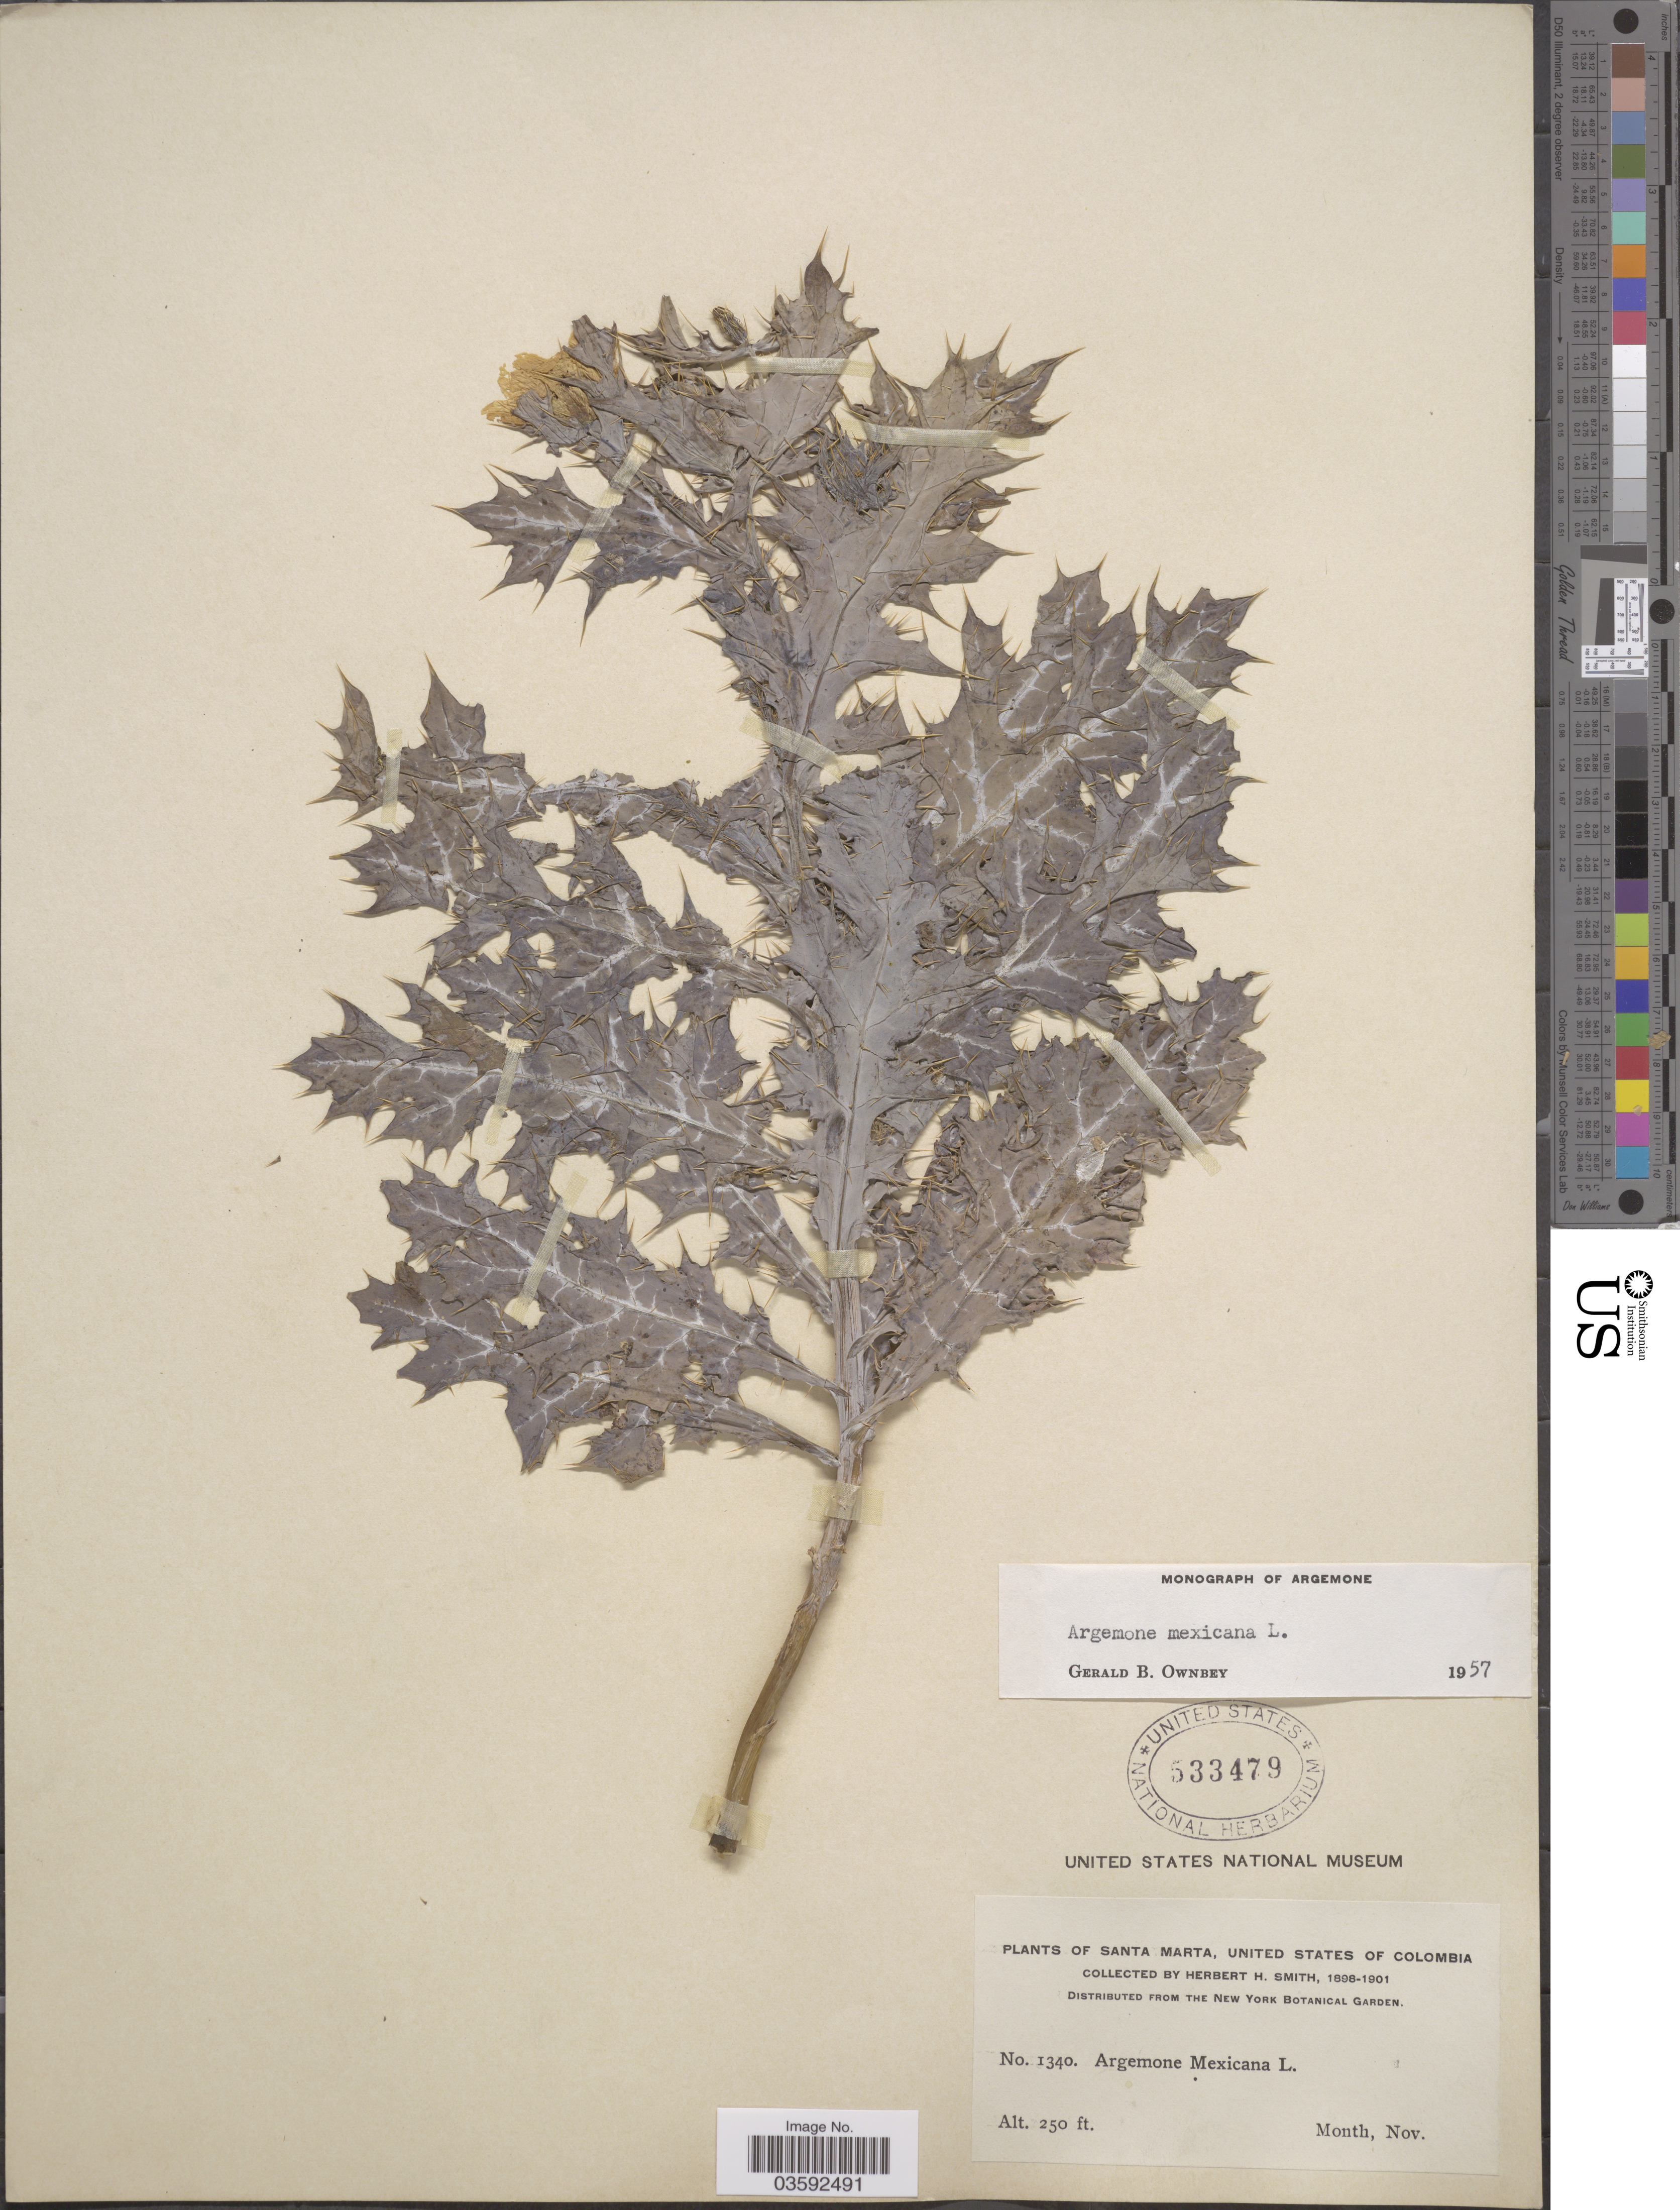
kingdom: Plantae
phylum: Tracheophyta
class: Magnoliopsida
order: Ranunculales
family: Papaveraceae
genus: Argemone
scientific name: Argemone mexicana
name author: L.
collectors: Herbert H. Smith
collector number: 1340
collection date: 1898-11/1901-11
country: Colombia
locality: Santa Marta, United States of Colombia.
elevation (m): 76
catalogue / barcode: US 533479